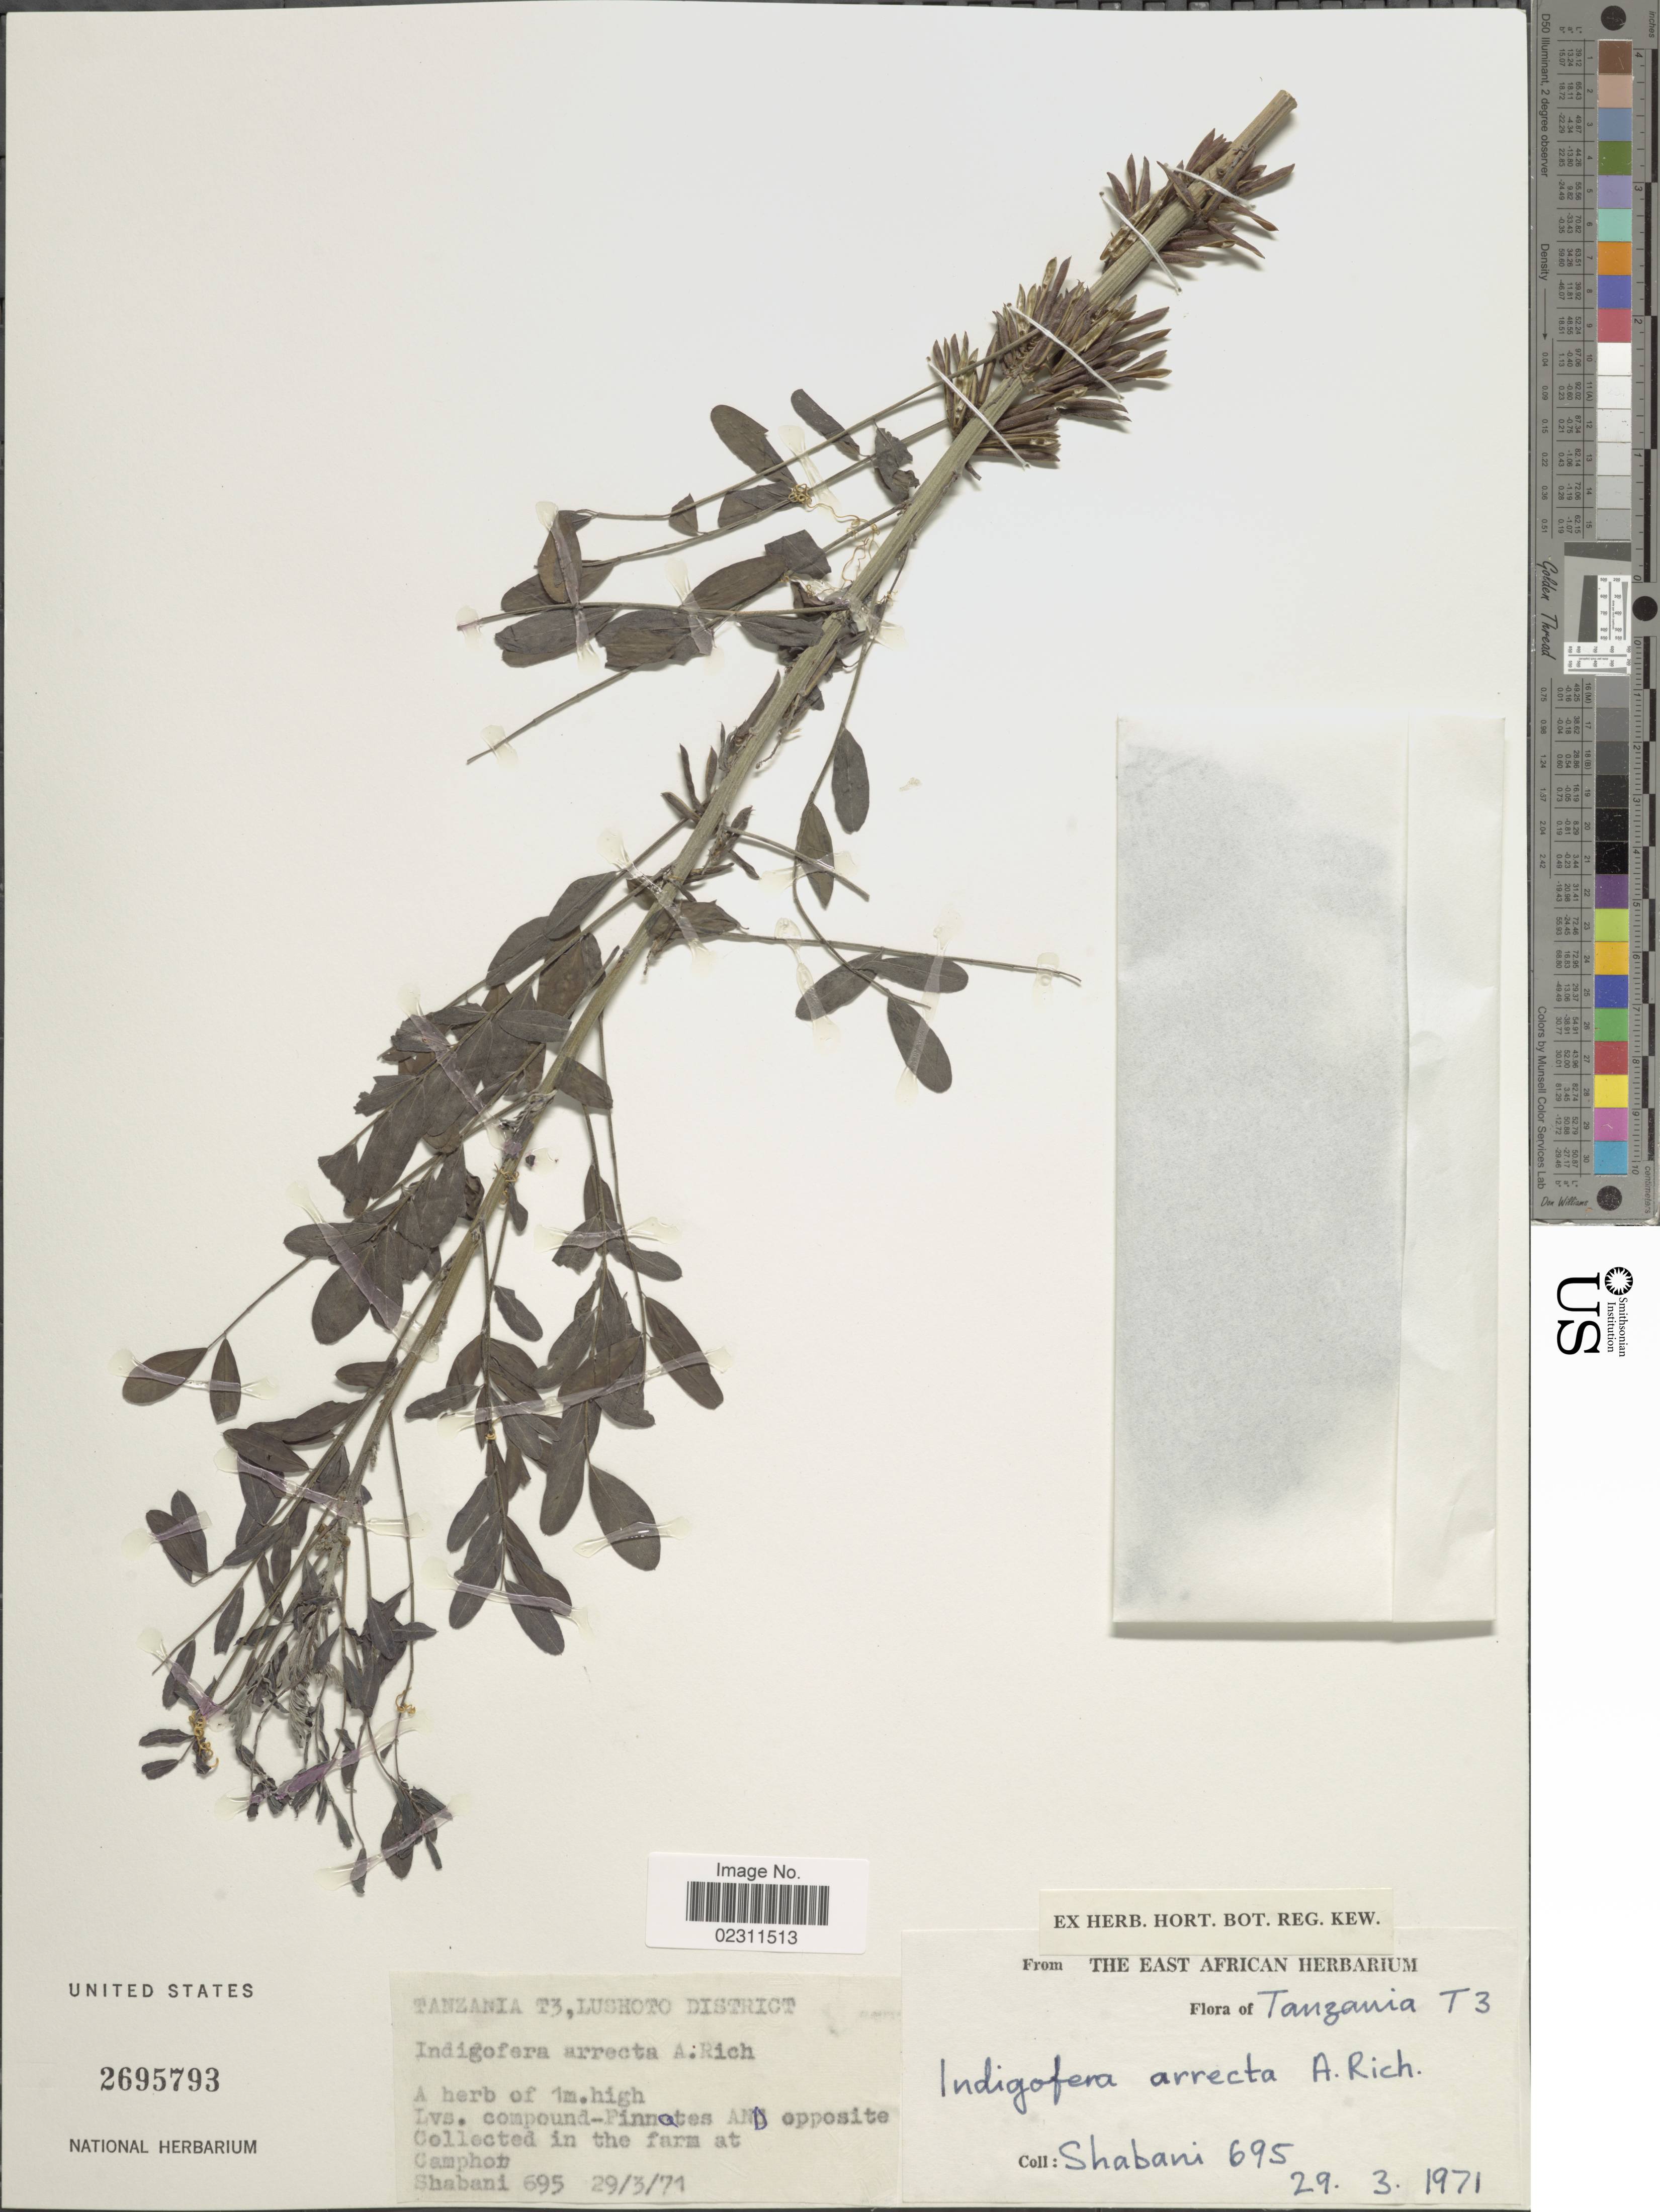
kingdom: Plantae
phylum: Tracheophyta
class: Magnoliopsida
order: Fabales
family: Fabaceae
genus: Indigofera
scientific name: Indigofera arrecta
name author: Hochst. ex A. Rich.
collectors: -. Shabani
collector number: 695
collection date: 1971-03-29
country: Tanzania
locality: Tanzania T3, Lushoto District.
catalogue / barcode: US 2695793